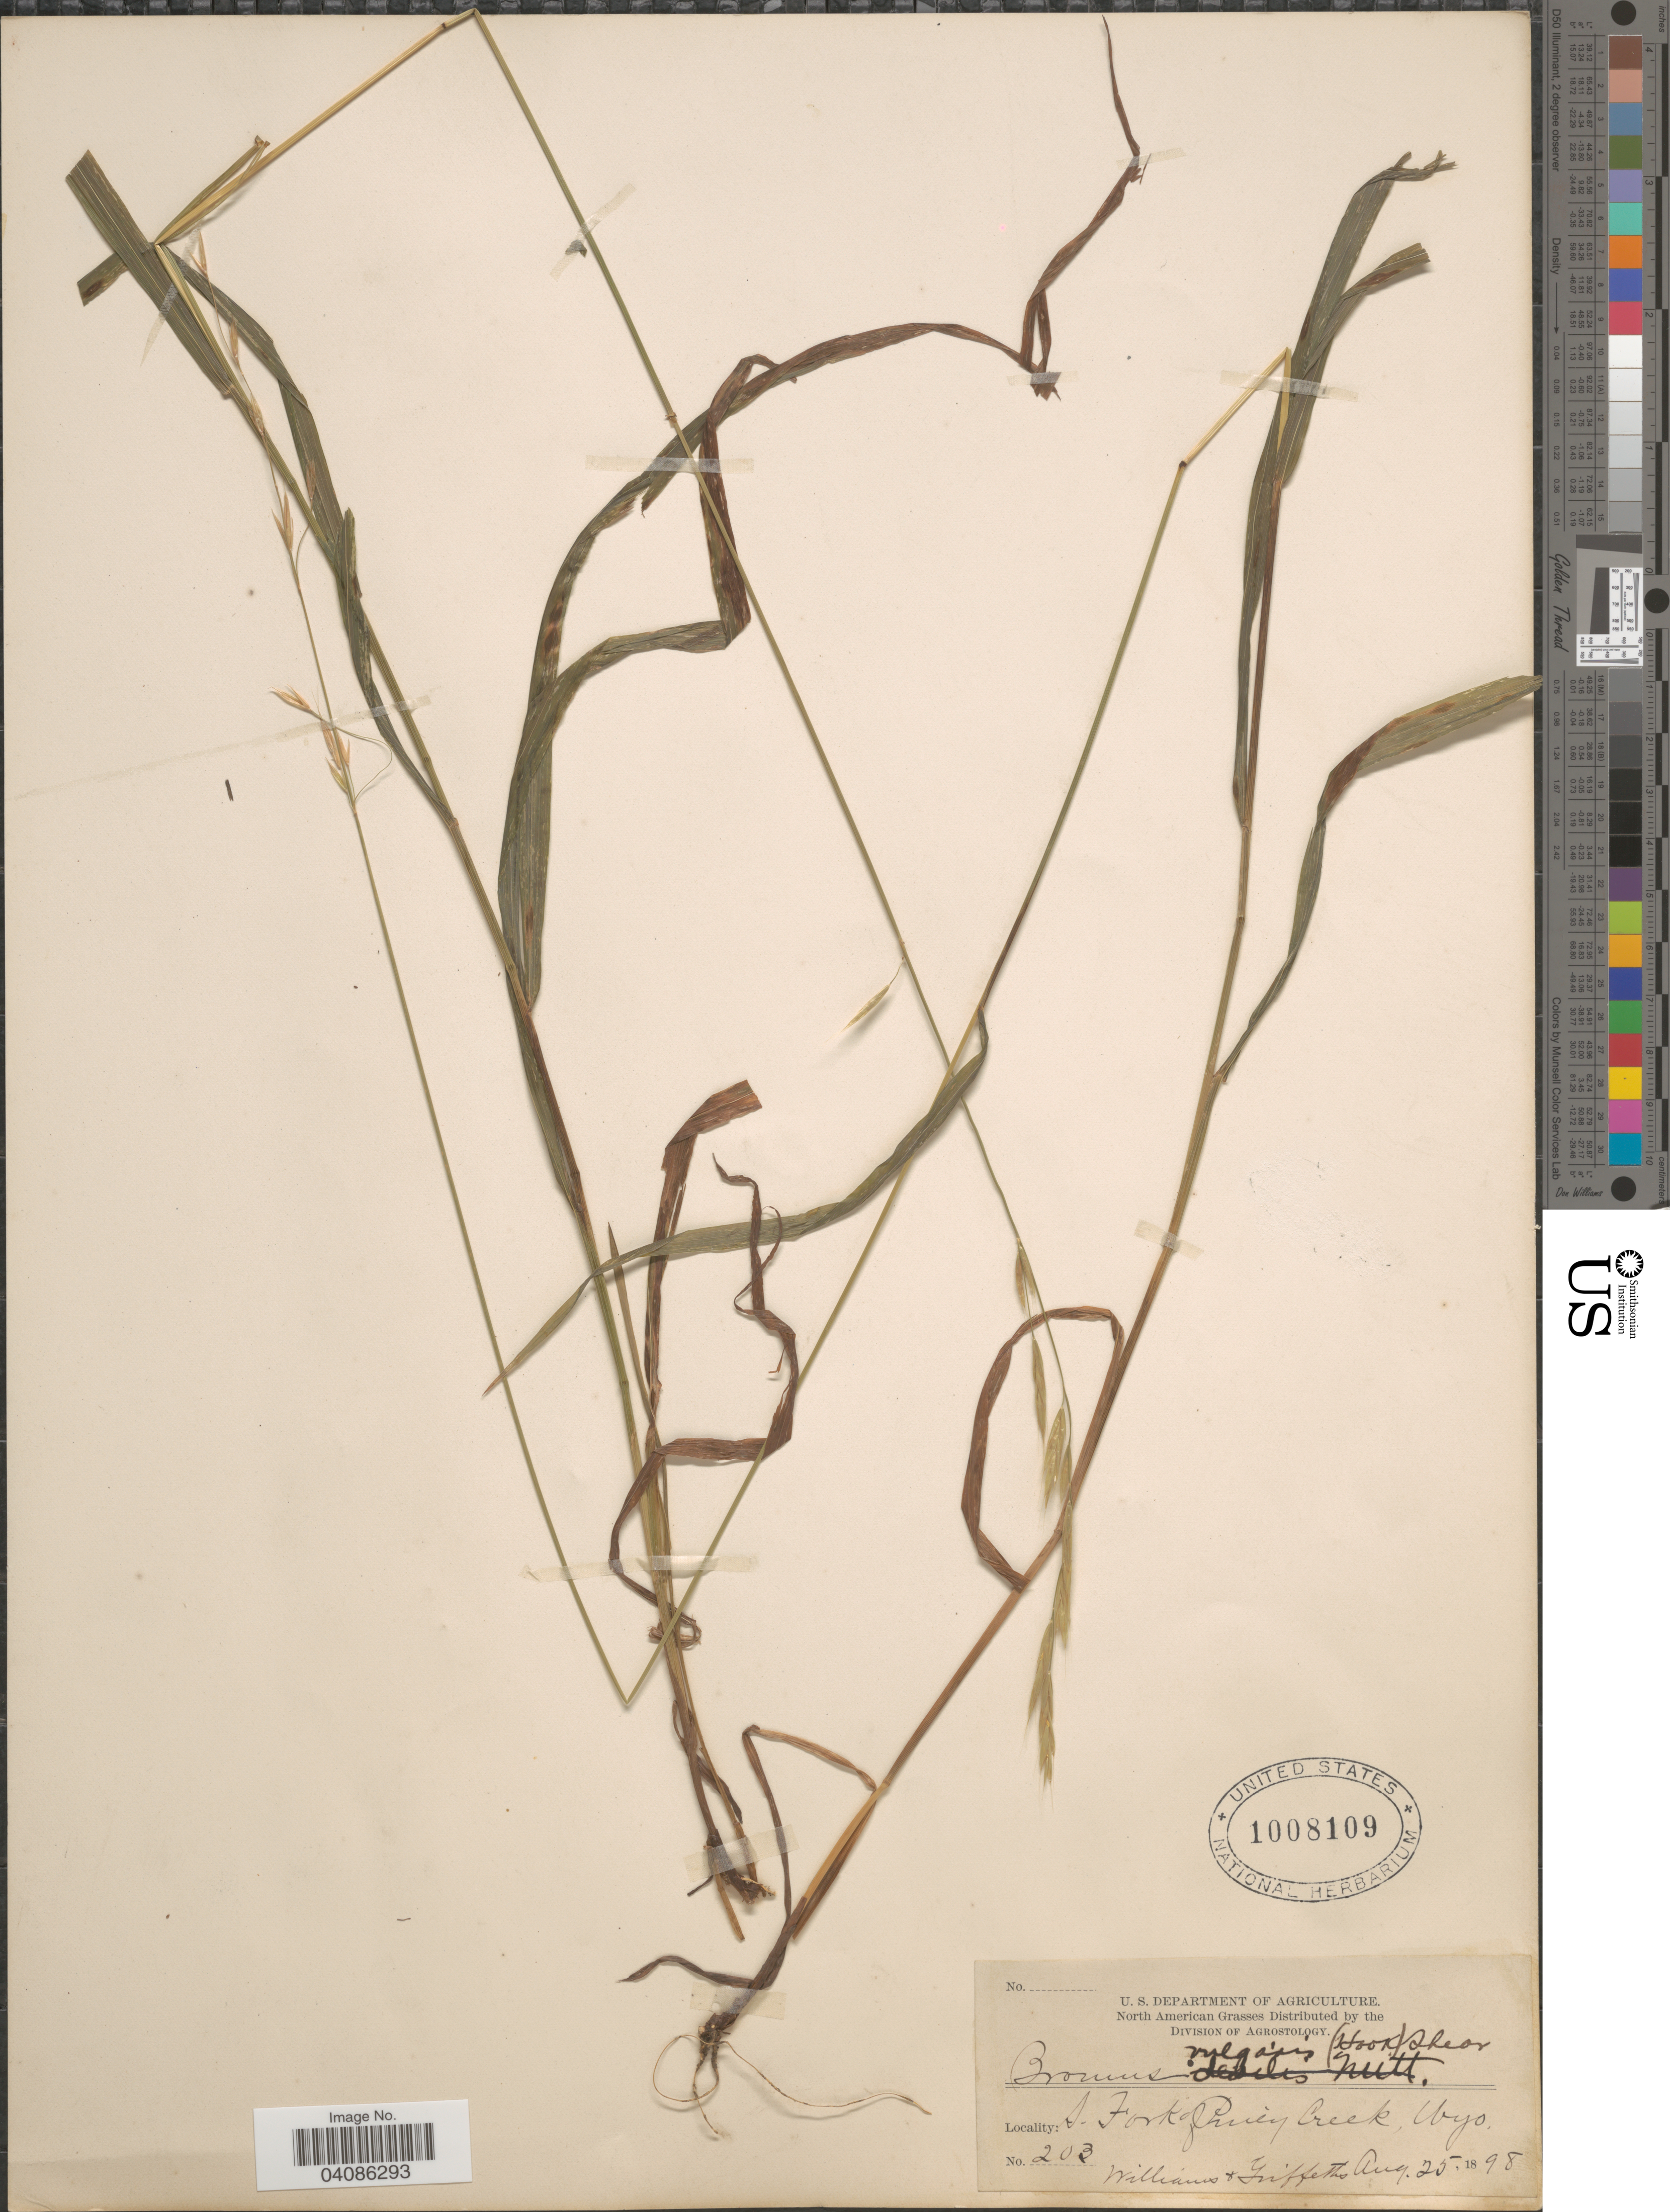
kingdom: Plantae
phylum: Tracheophyta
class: Liliopsida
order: Poales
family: Poaceae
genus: Bromus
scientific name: Bromus vulgaris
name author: (Hook.) Shear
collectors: -- Williams & -- Griffiths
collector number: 203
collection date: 1898-08-25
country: United States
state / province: Wyoming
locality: S. Fork of Piney Creek.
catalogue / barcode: US 1008109